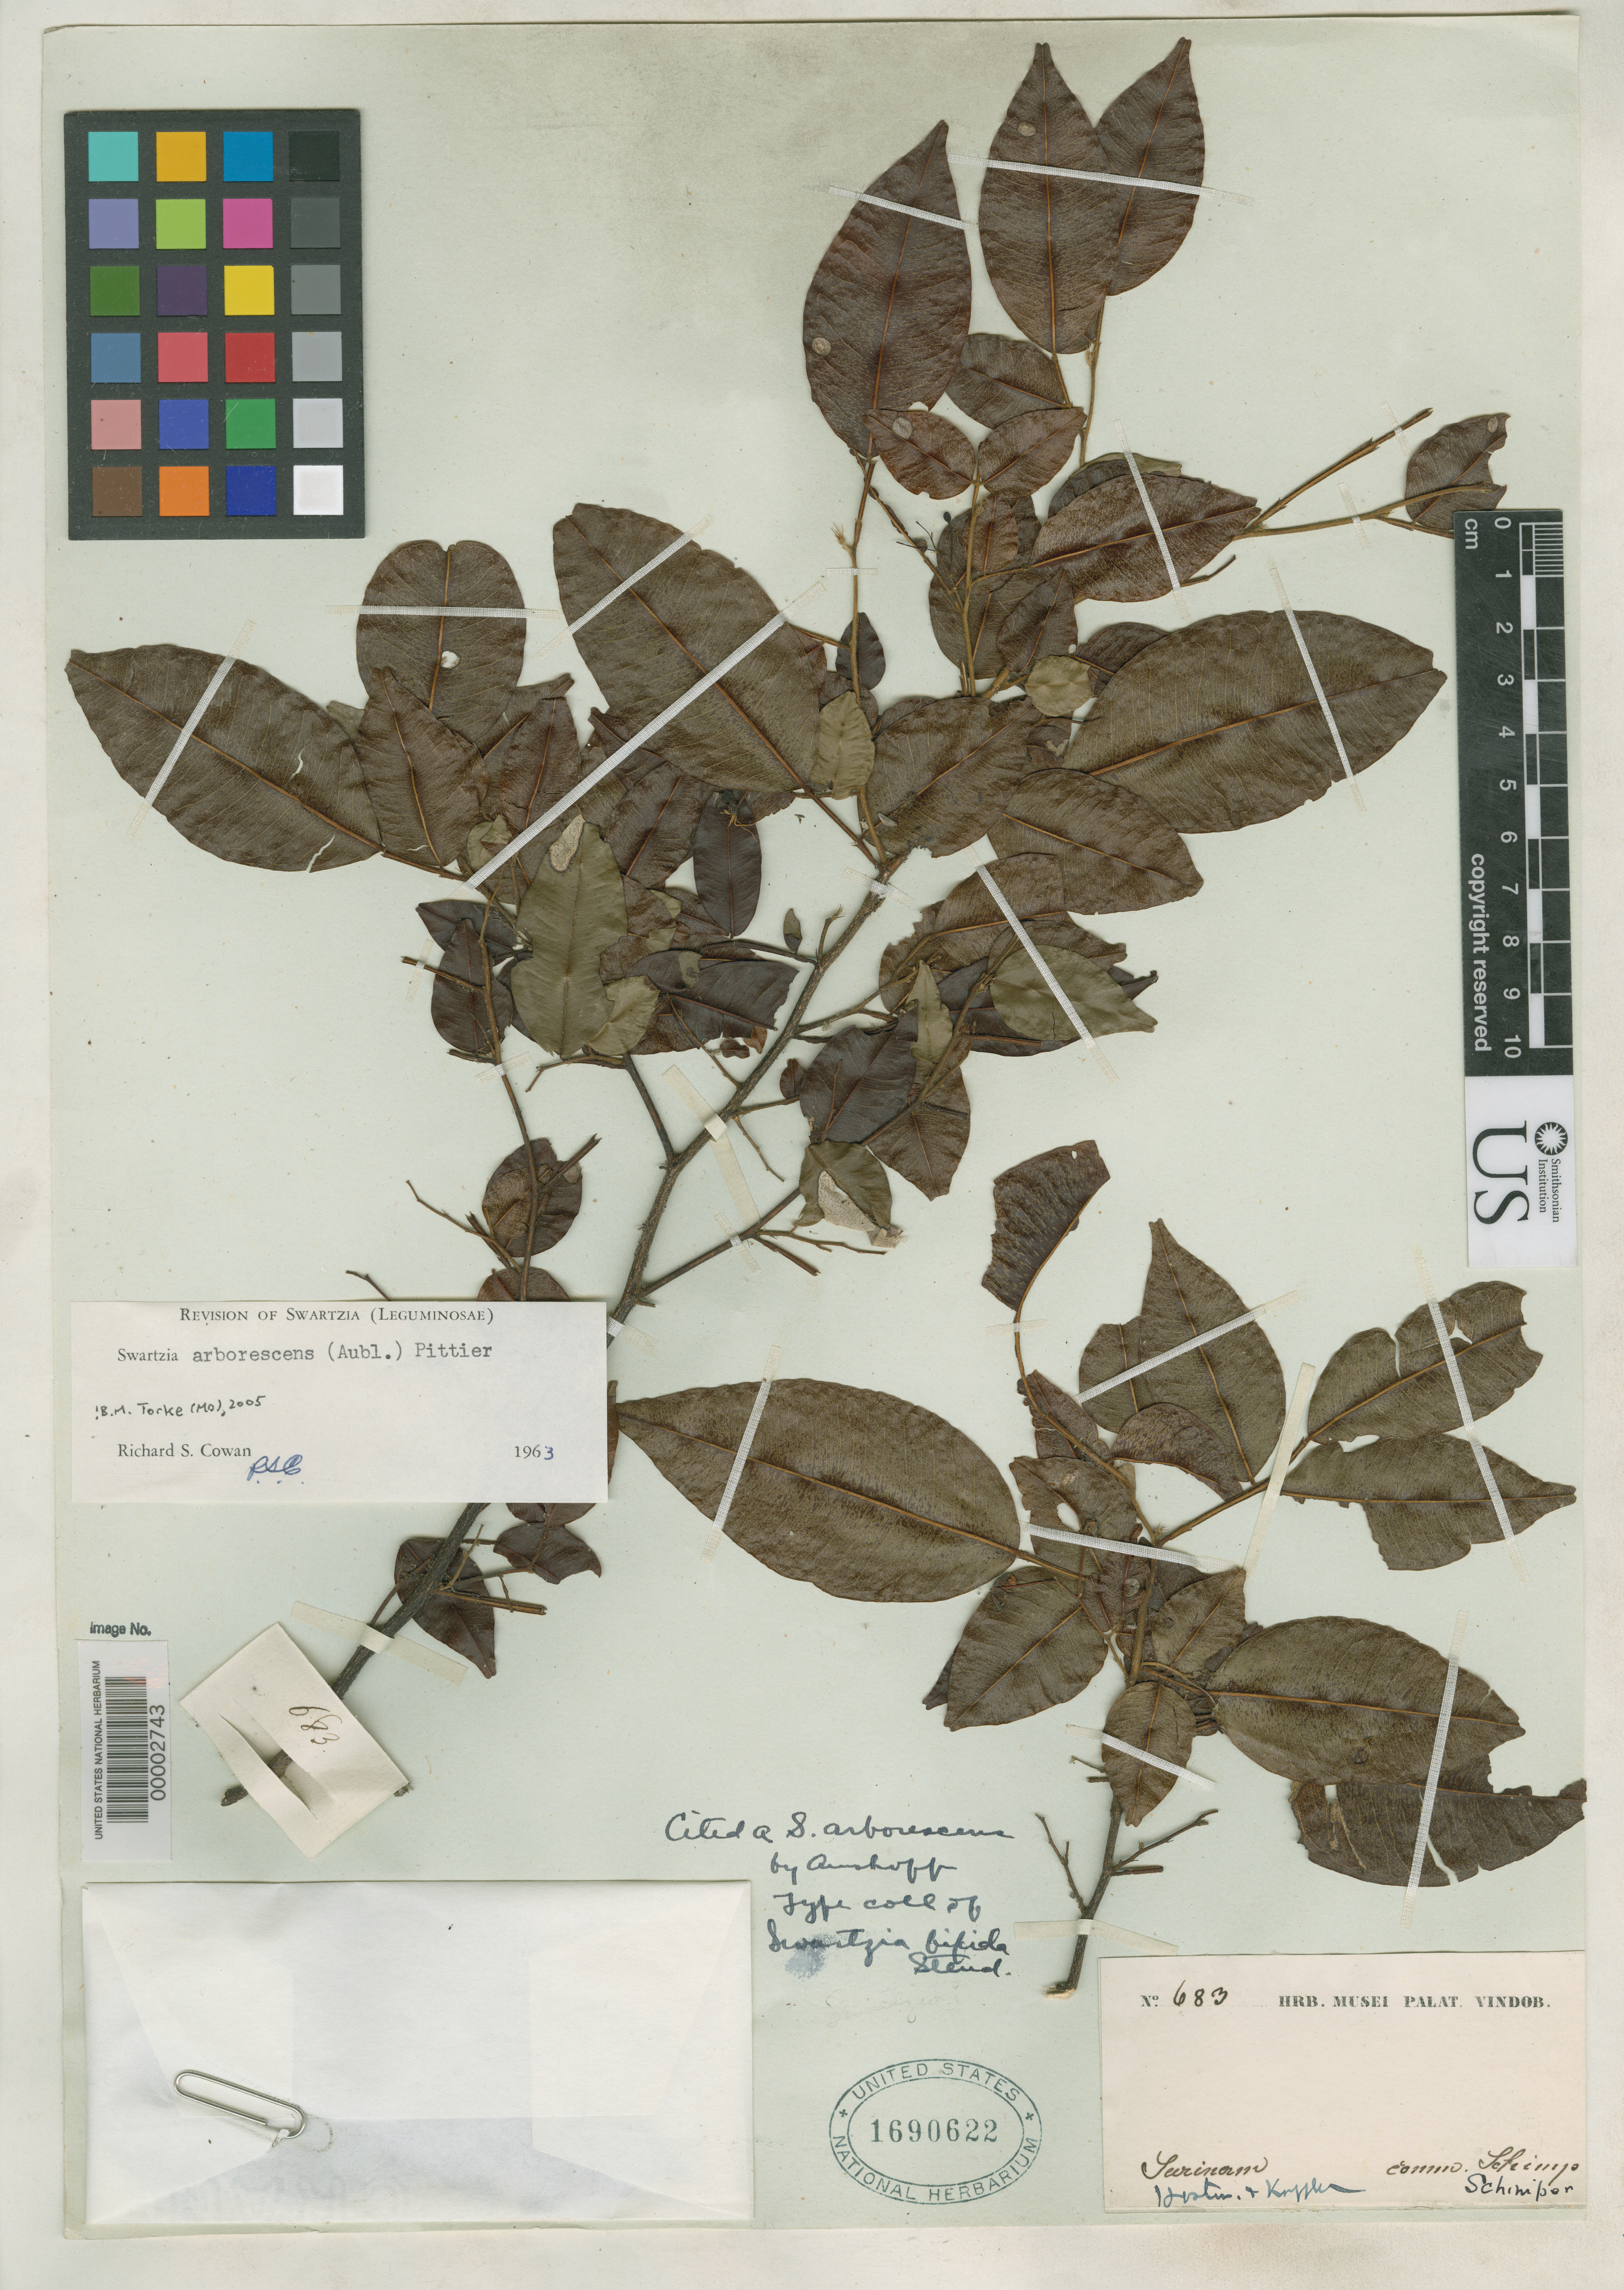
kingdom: Plantae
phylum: Tracheophyta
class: Magnoliopsida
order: Fabales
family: Fabaceae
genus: Swartzia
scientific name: Swartzia bifida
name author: Steud.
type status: Isotype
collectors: F. Hostmann & A. Kappler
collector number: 683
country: Suriname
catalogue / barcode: US 1690622